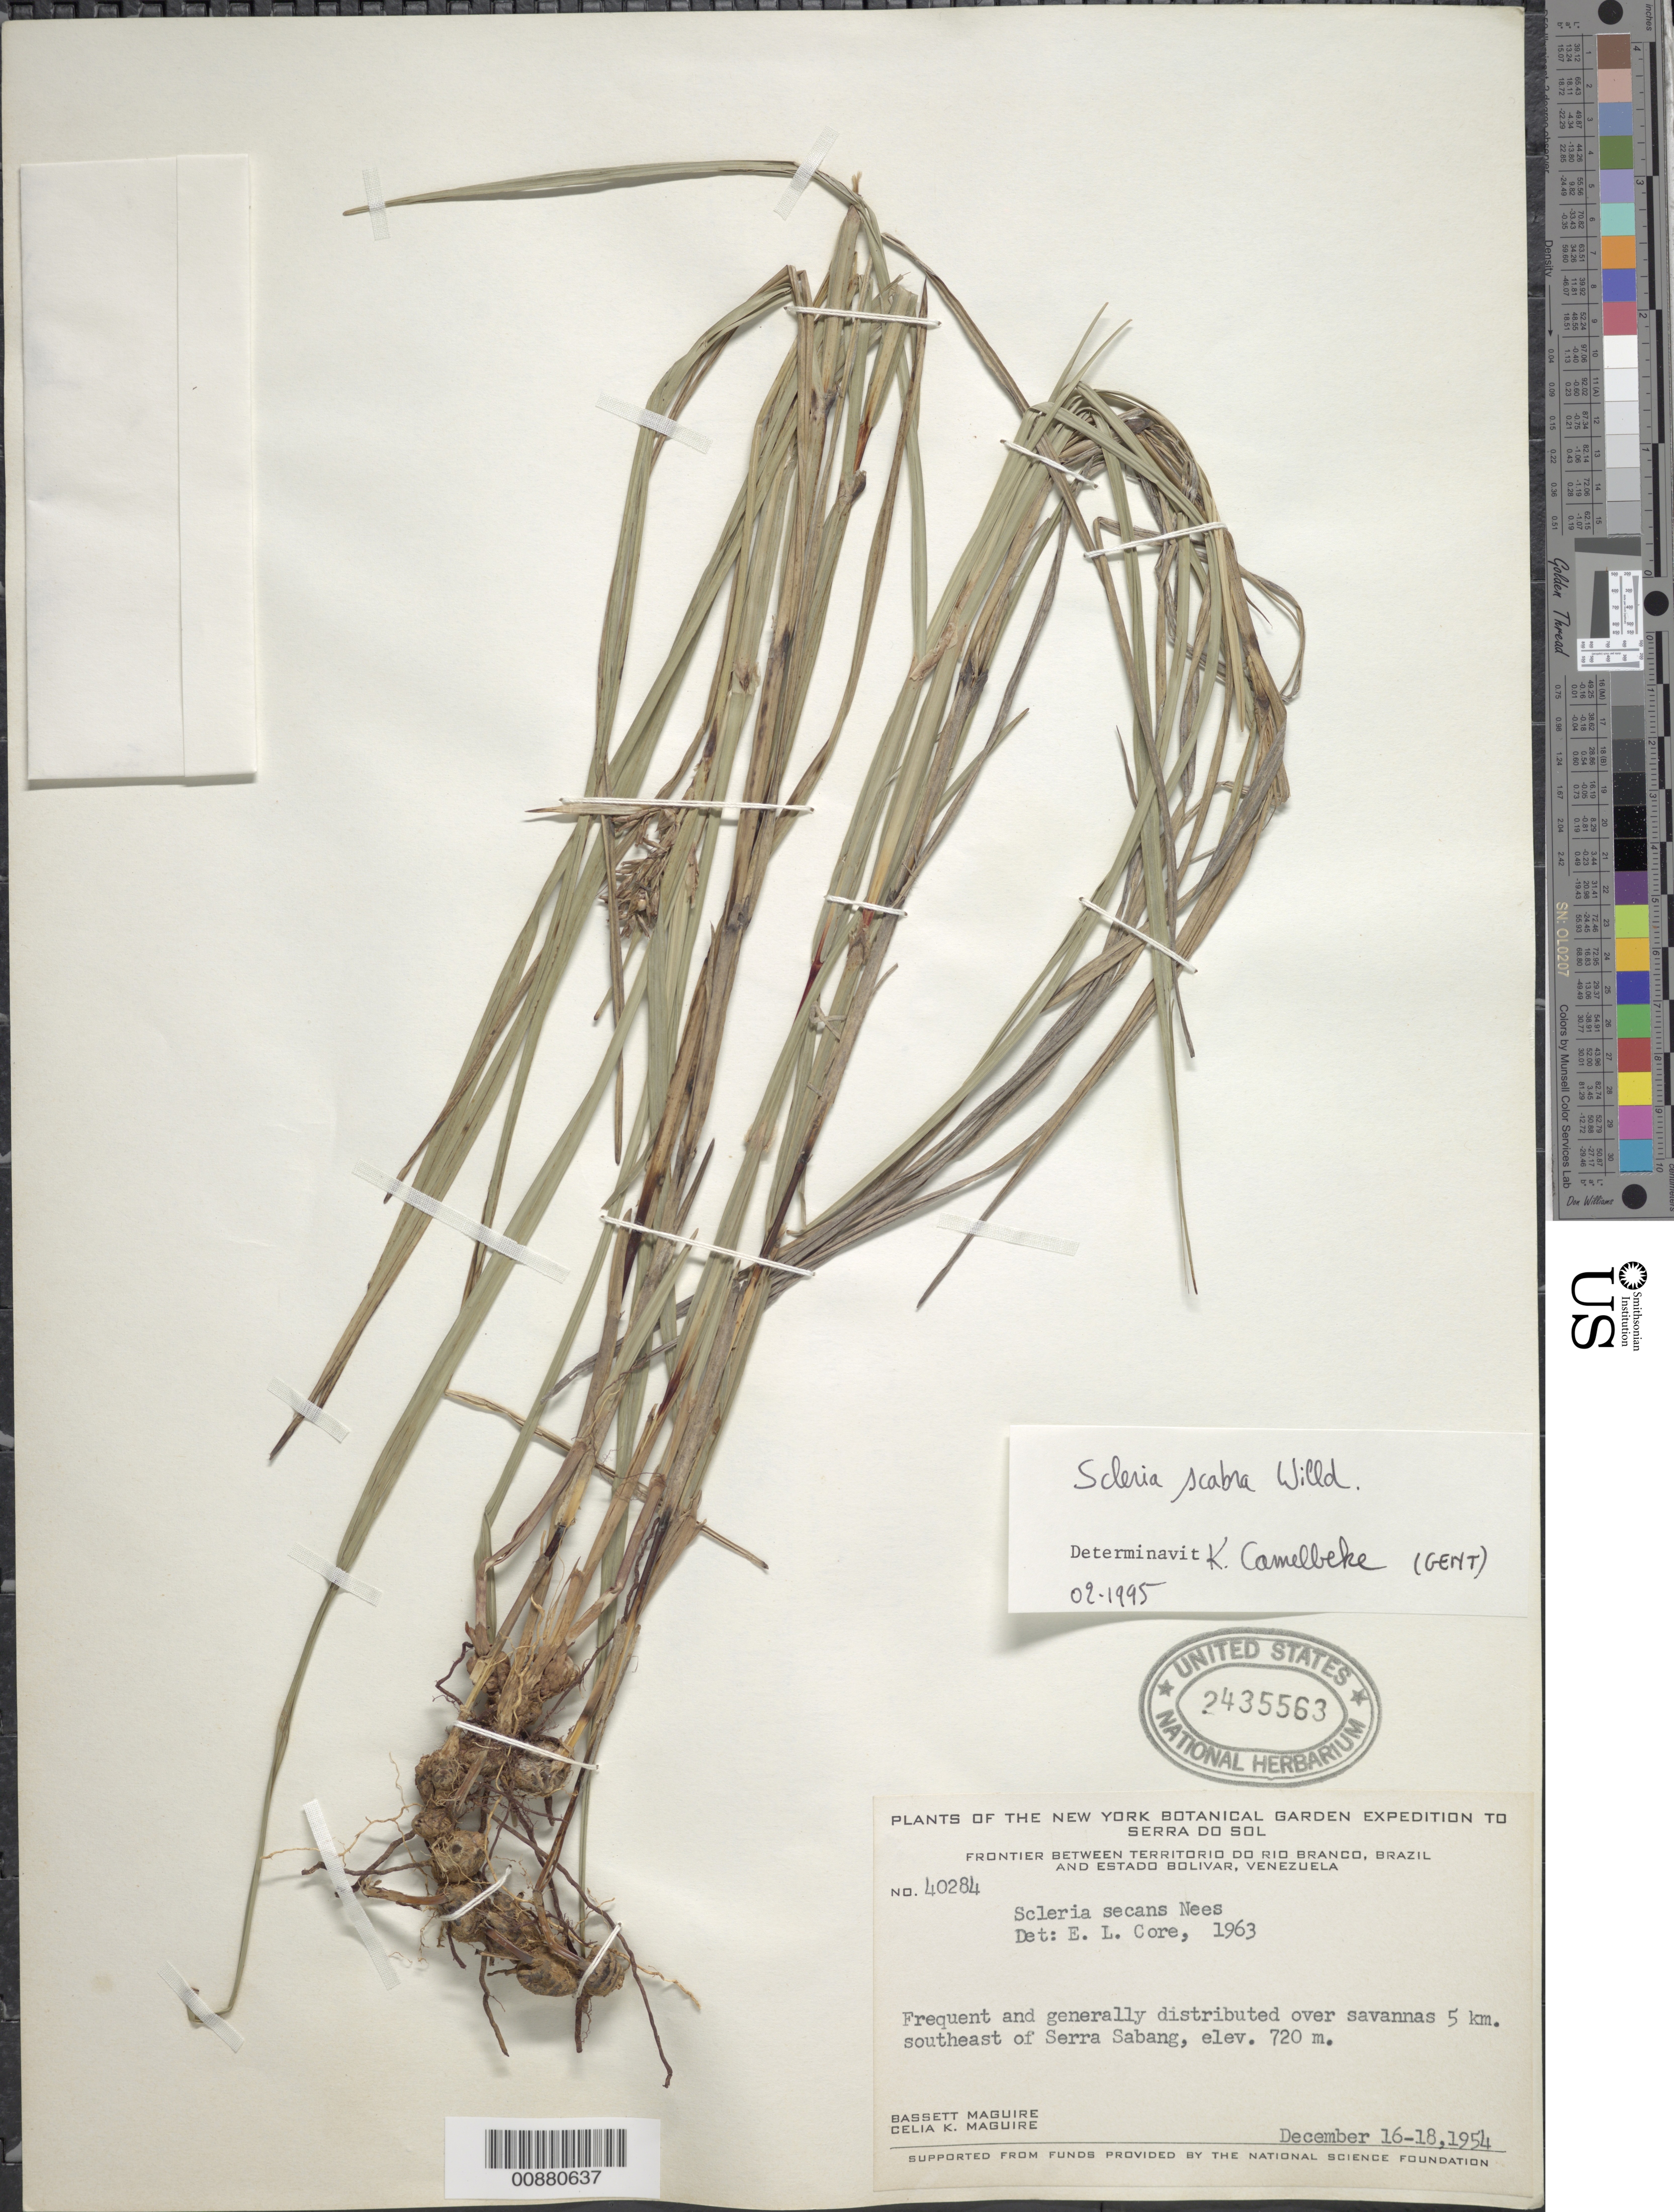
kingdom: Plantae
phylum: Tracheophyta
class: Liliopsida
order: Poales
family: Cyperaceae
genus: Scleria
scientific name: Scleria scabra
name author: Willd.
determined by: Camelbeke, K.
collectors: B. Maguire & C. K. Maguire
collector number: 40284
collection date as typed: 16-Dec-54 to 18-Dec-54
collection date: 1954-12-16/1954-12-18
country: Venezuela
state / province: Bolívar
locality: Serra Sabang, 5 km SE of; frontier between territorío do Río Branco, Brazil and estado Bolívar, Venezuela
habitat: Savanna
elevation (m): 720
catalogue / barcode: US 2435563